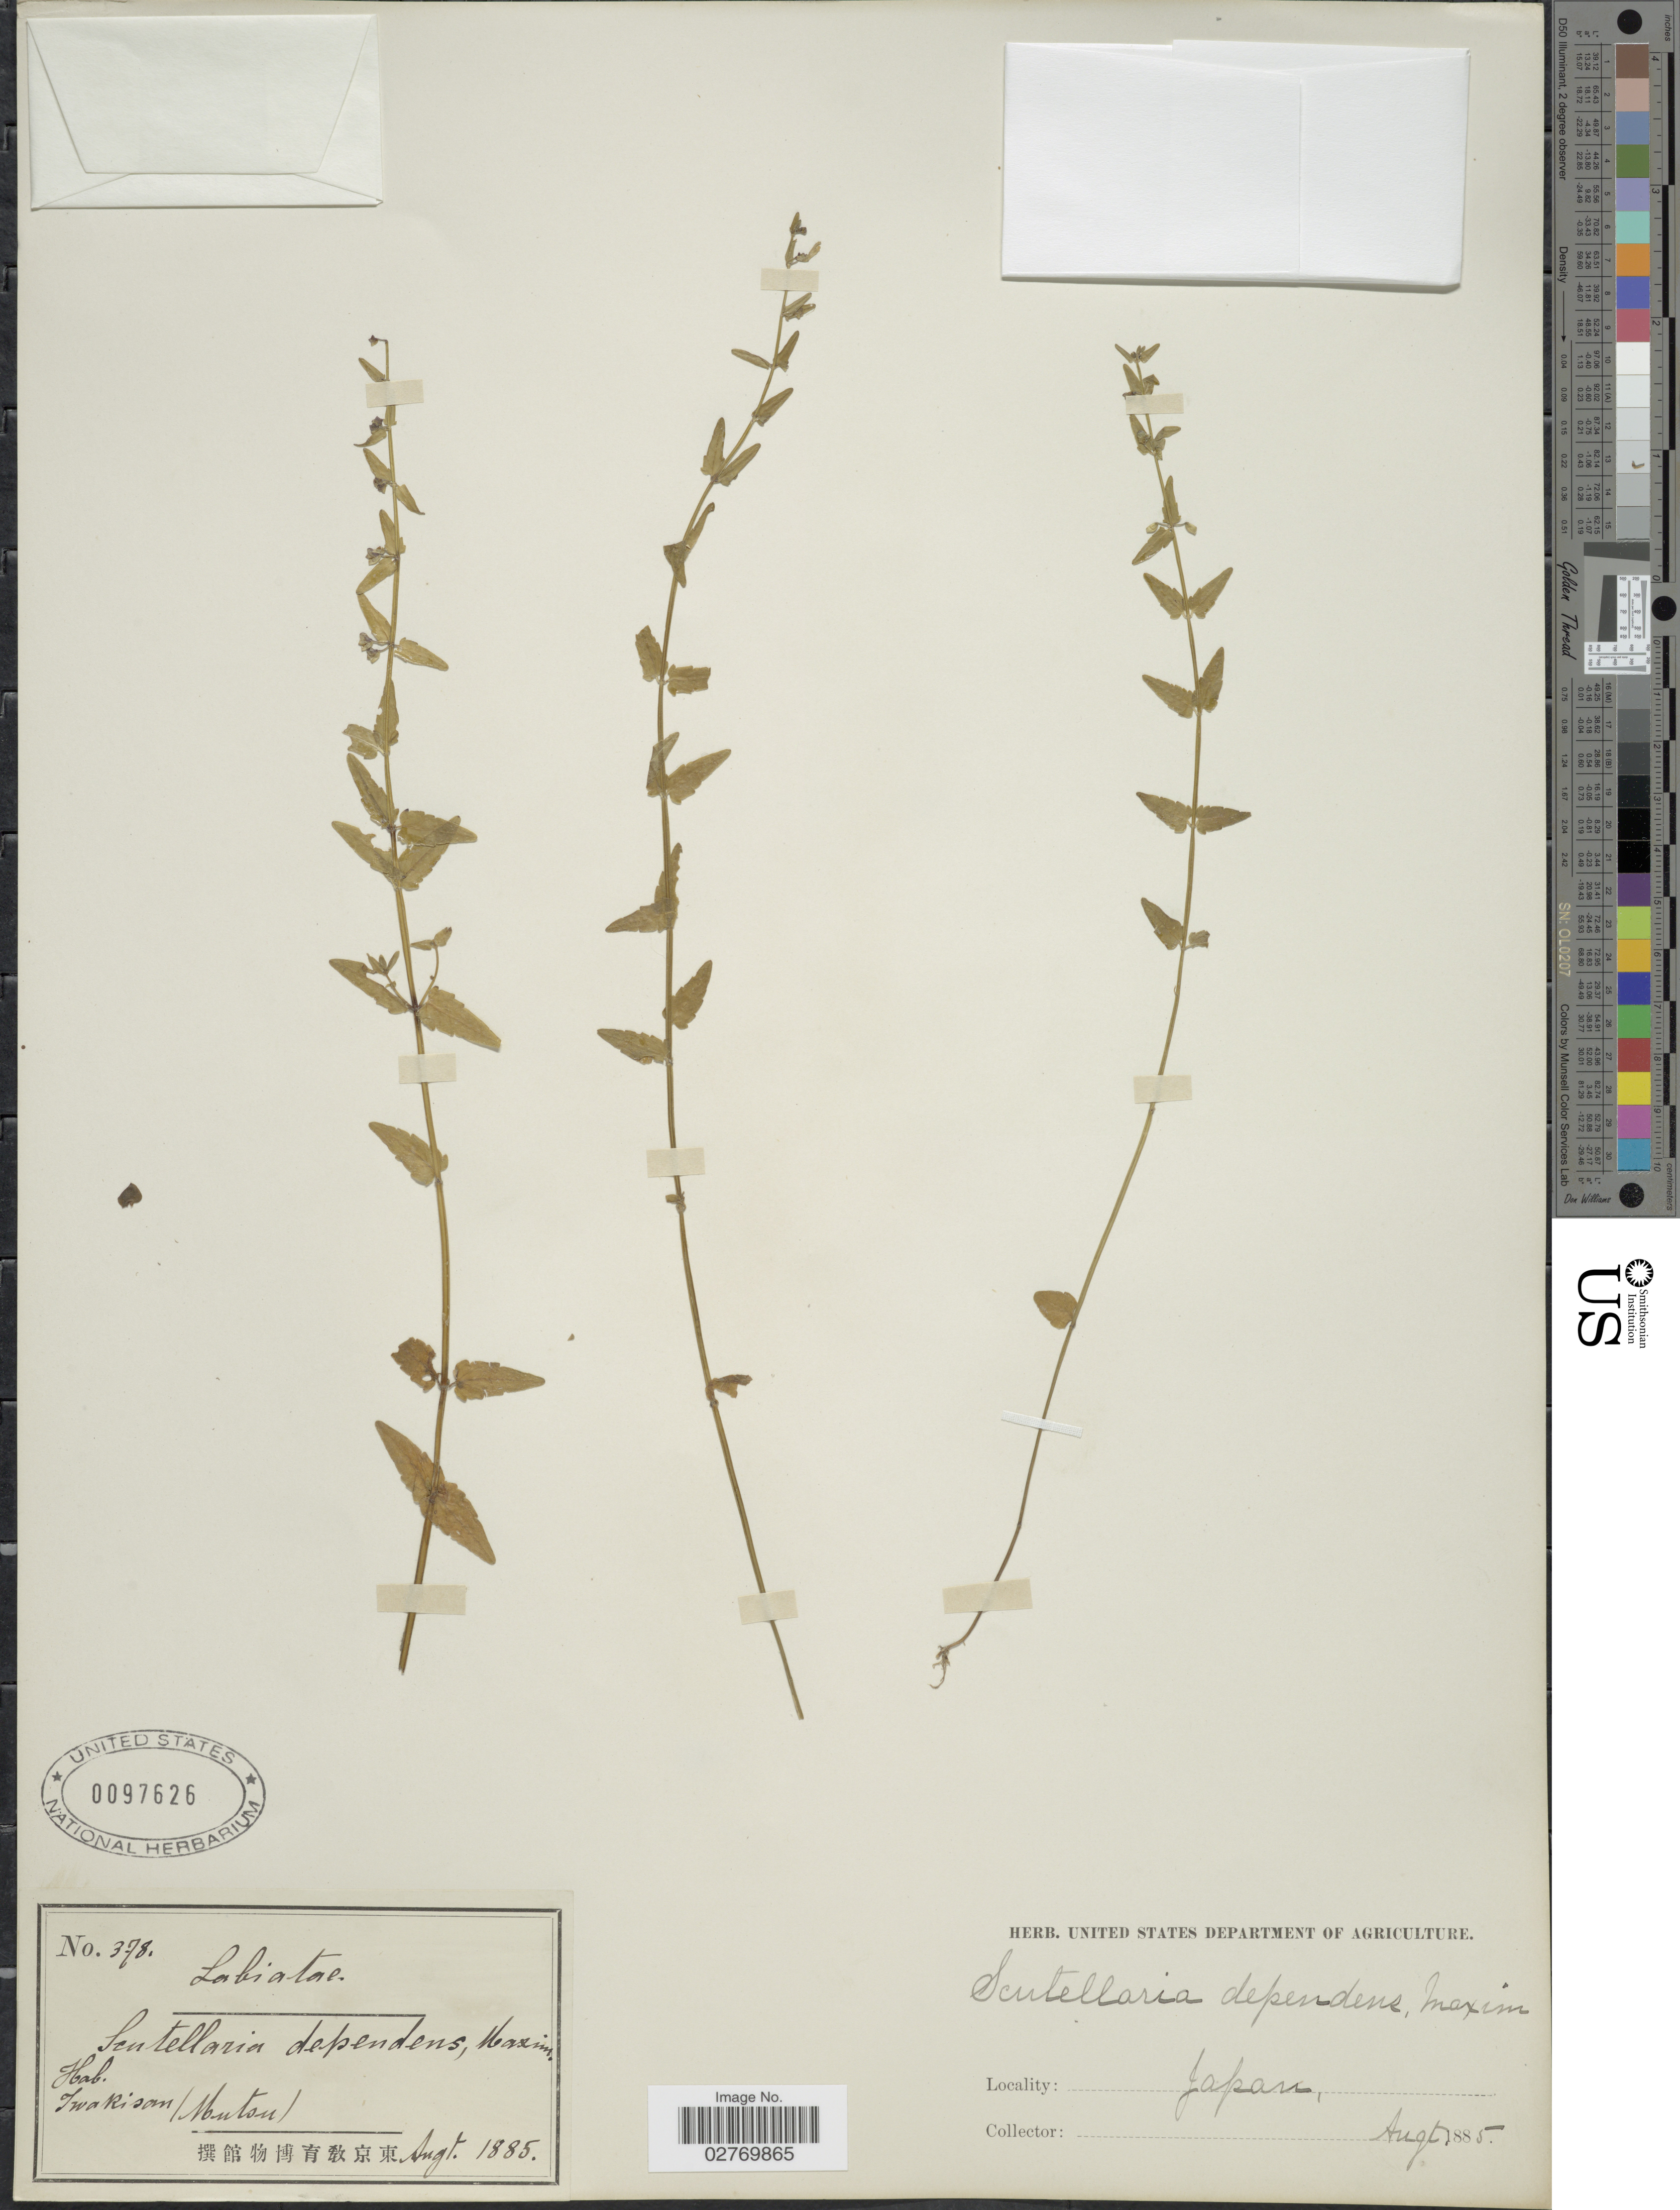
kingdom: Plantae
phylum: Tracheophyta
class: Magnoliopsida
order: Lamiales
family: Lamiaceae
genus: Scutellaria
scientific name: Scutellaria dependens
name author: Maxim.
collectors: ex herb. U. S. Department of Agriculture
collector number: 378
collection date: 1885-08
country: Japan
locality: Iwarisan (Nbutsu).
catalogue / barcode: US 97626